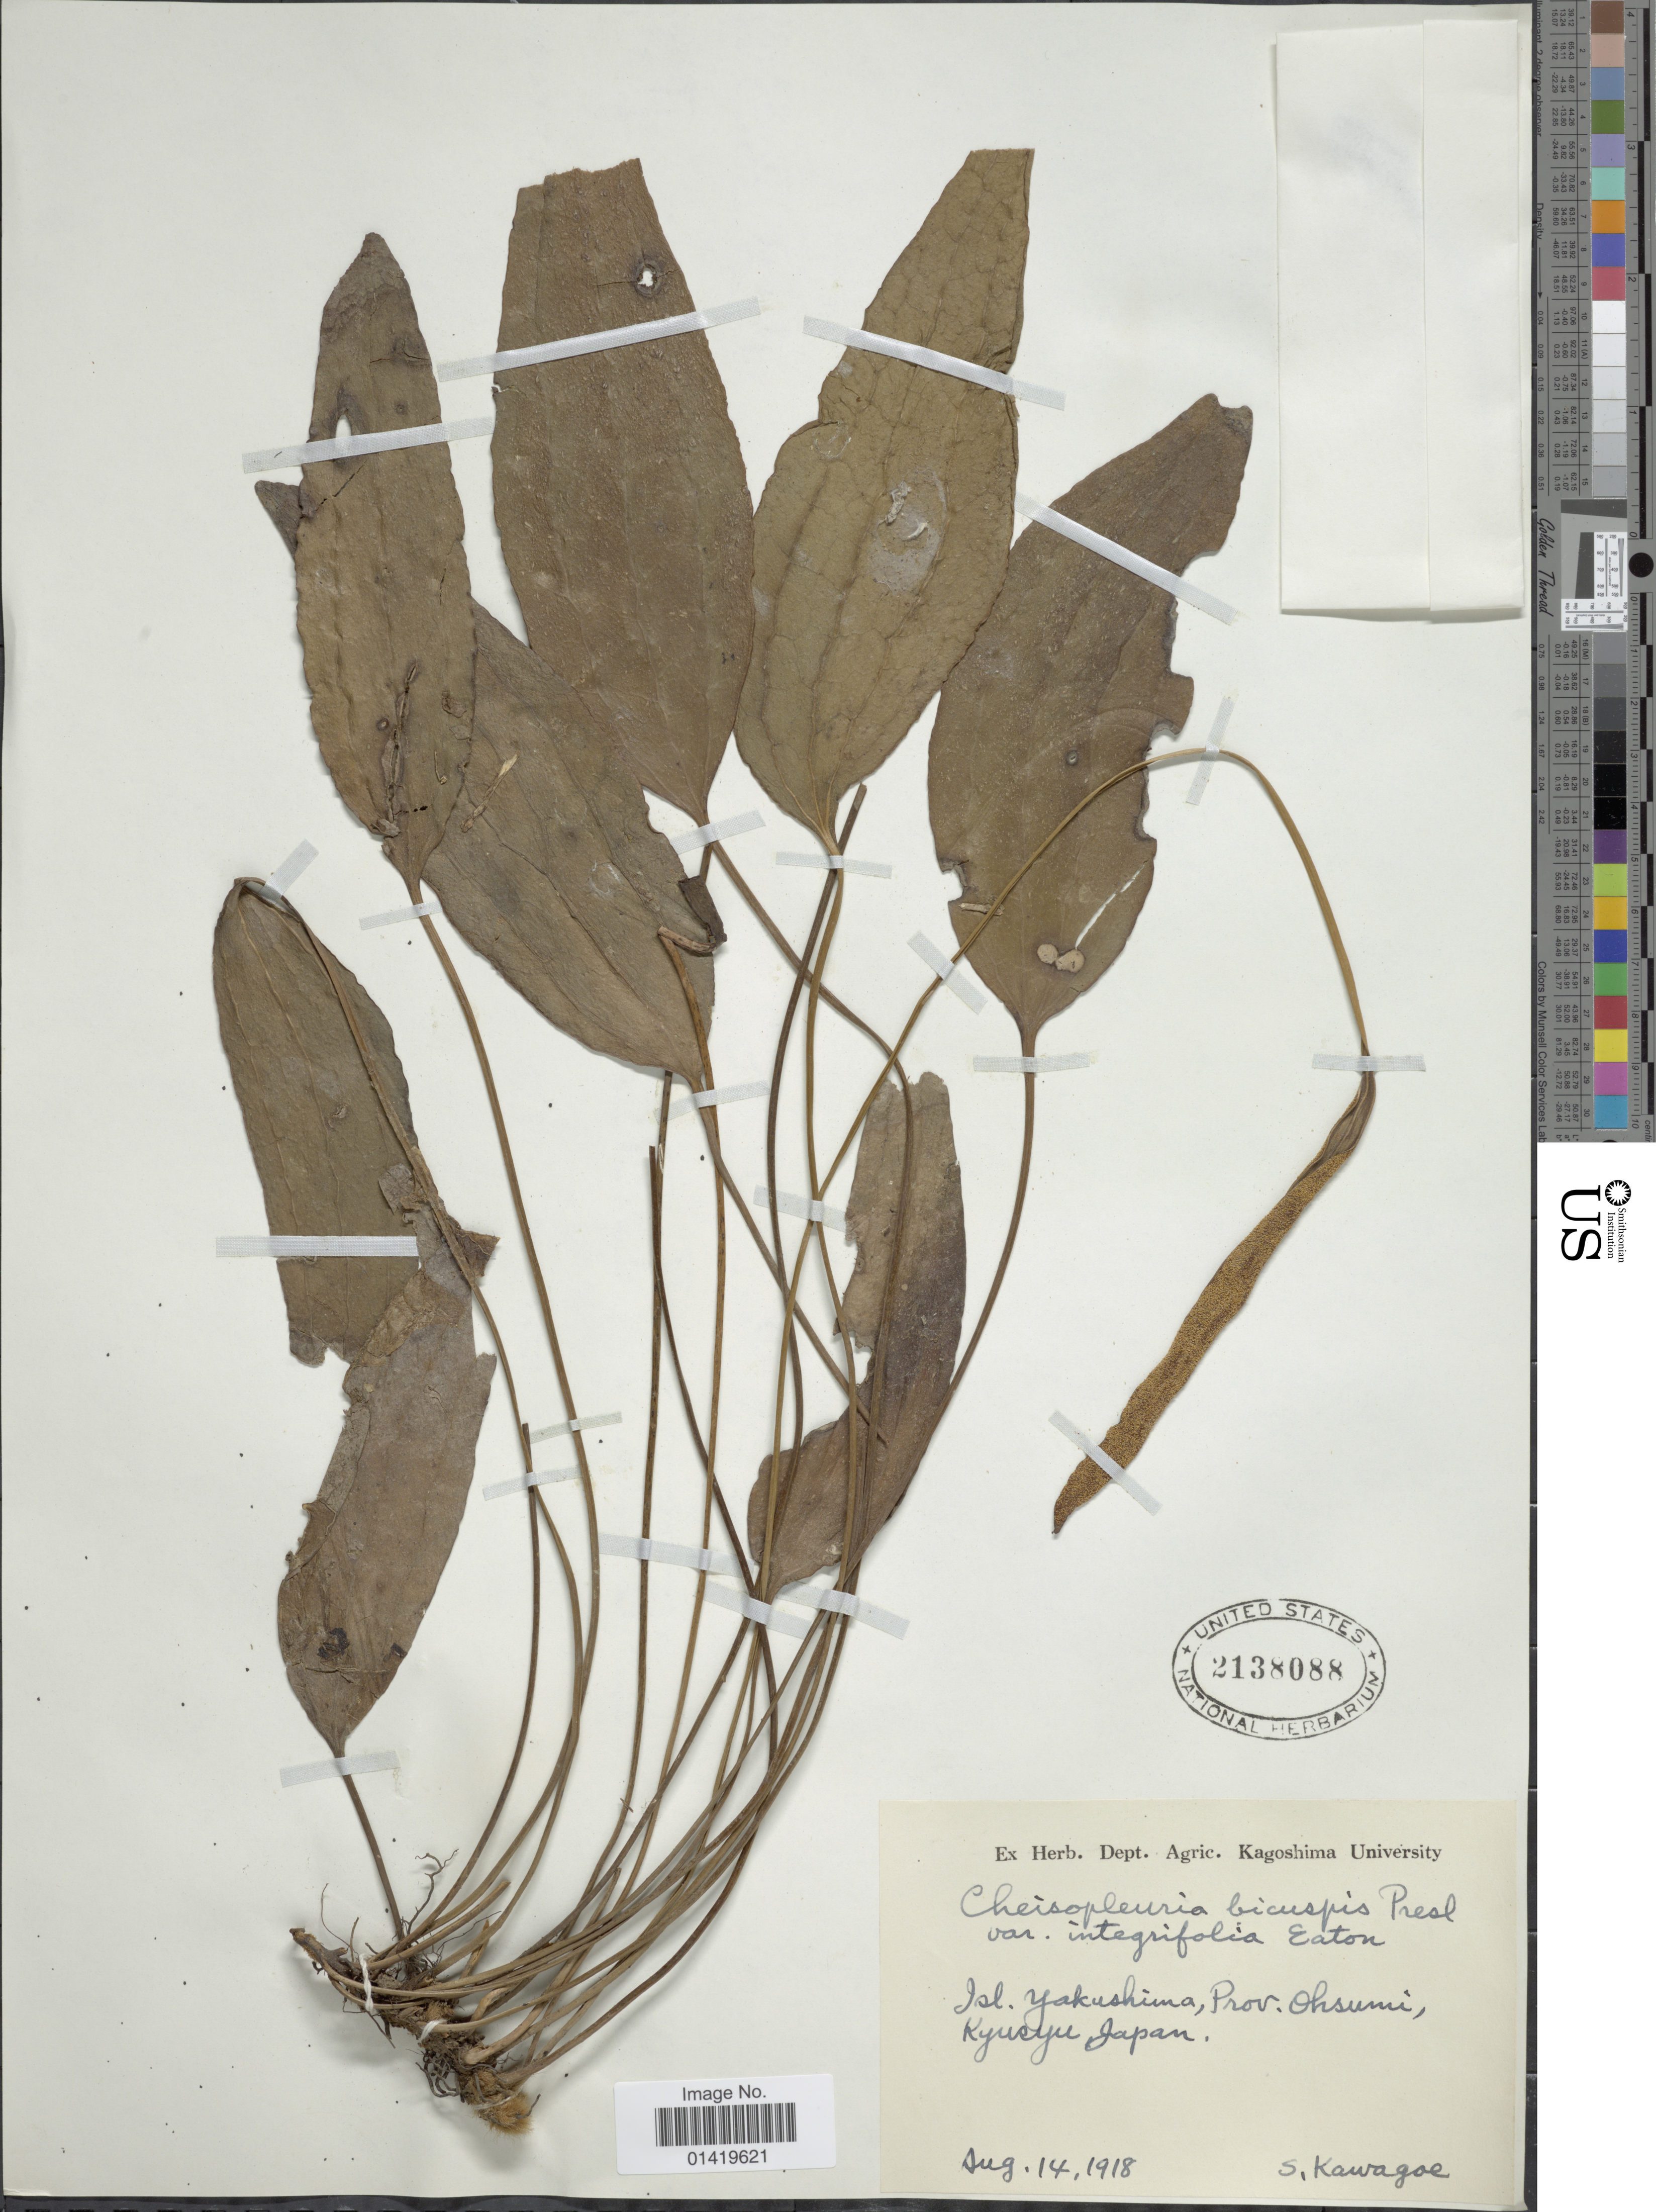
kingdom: Plantae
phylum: Tracheophyta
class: Polypodiopsida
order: Gleicheniales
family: Dipteridaceae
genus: Cheiropleuria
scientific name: Cheiropleuria bicuspis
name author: (Blume) C. Presl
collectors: S. Kawagoe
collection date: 1918-08-14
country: Japan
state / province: Kagosima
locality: Isl. Yakushima, prov. Ohsumi, Kyusyu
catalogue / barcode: US 2138088